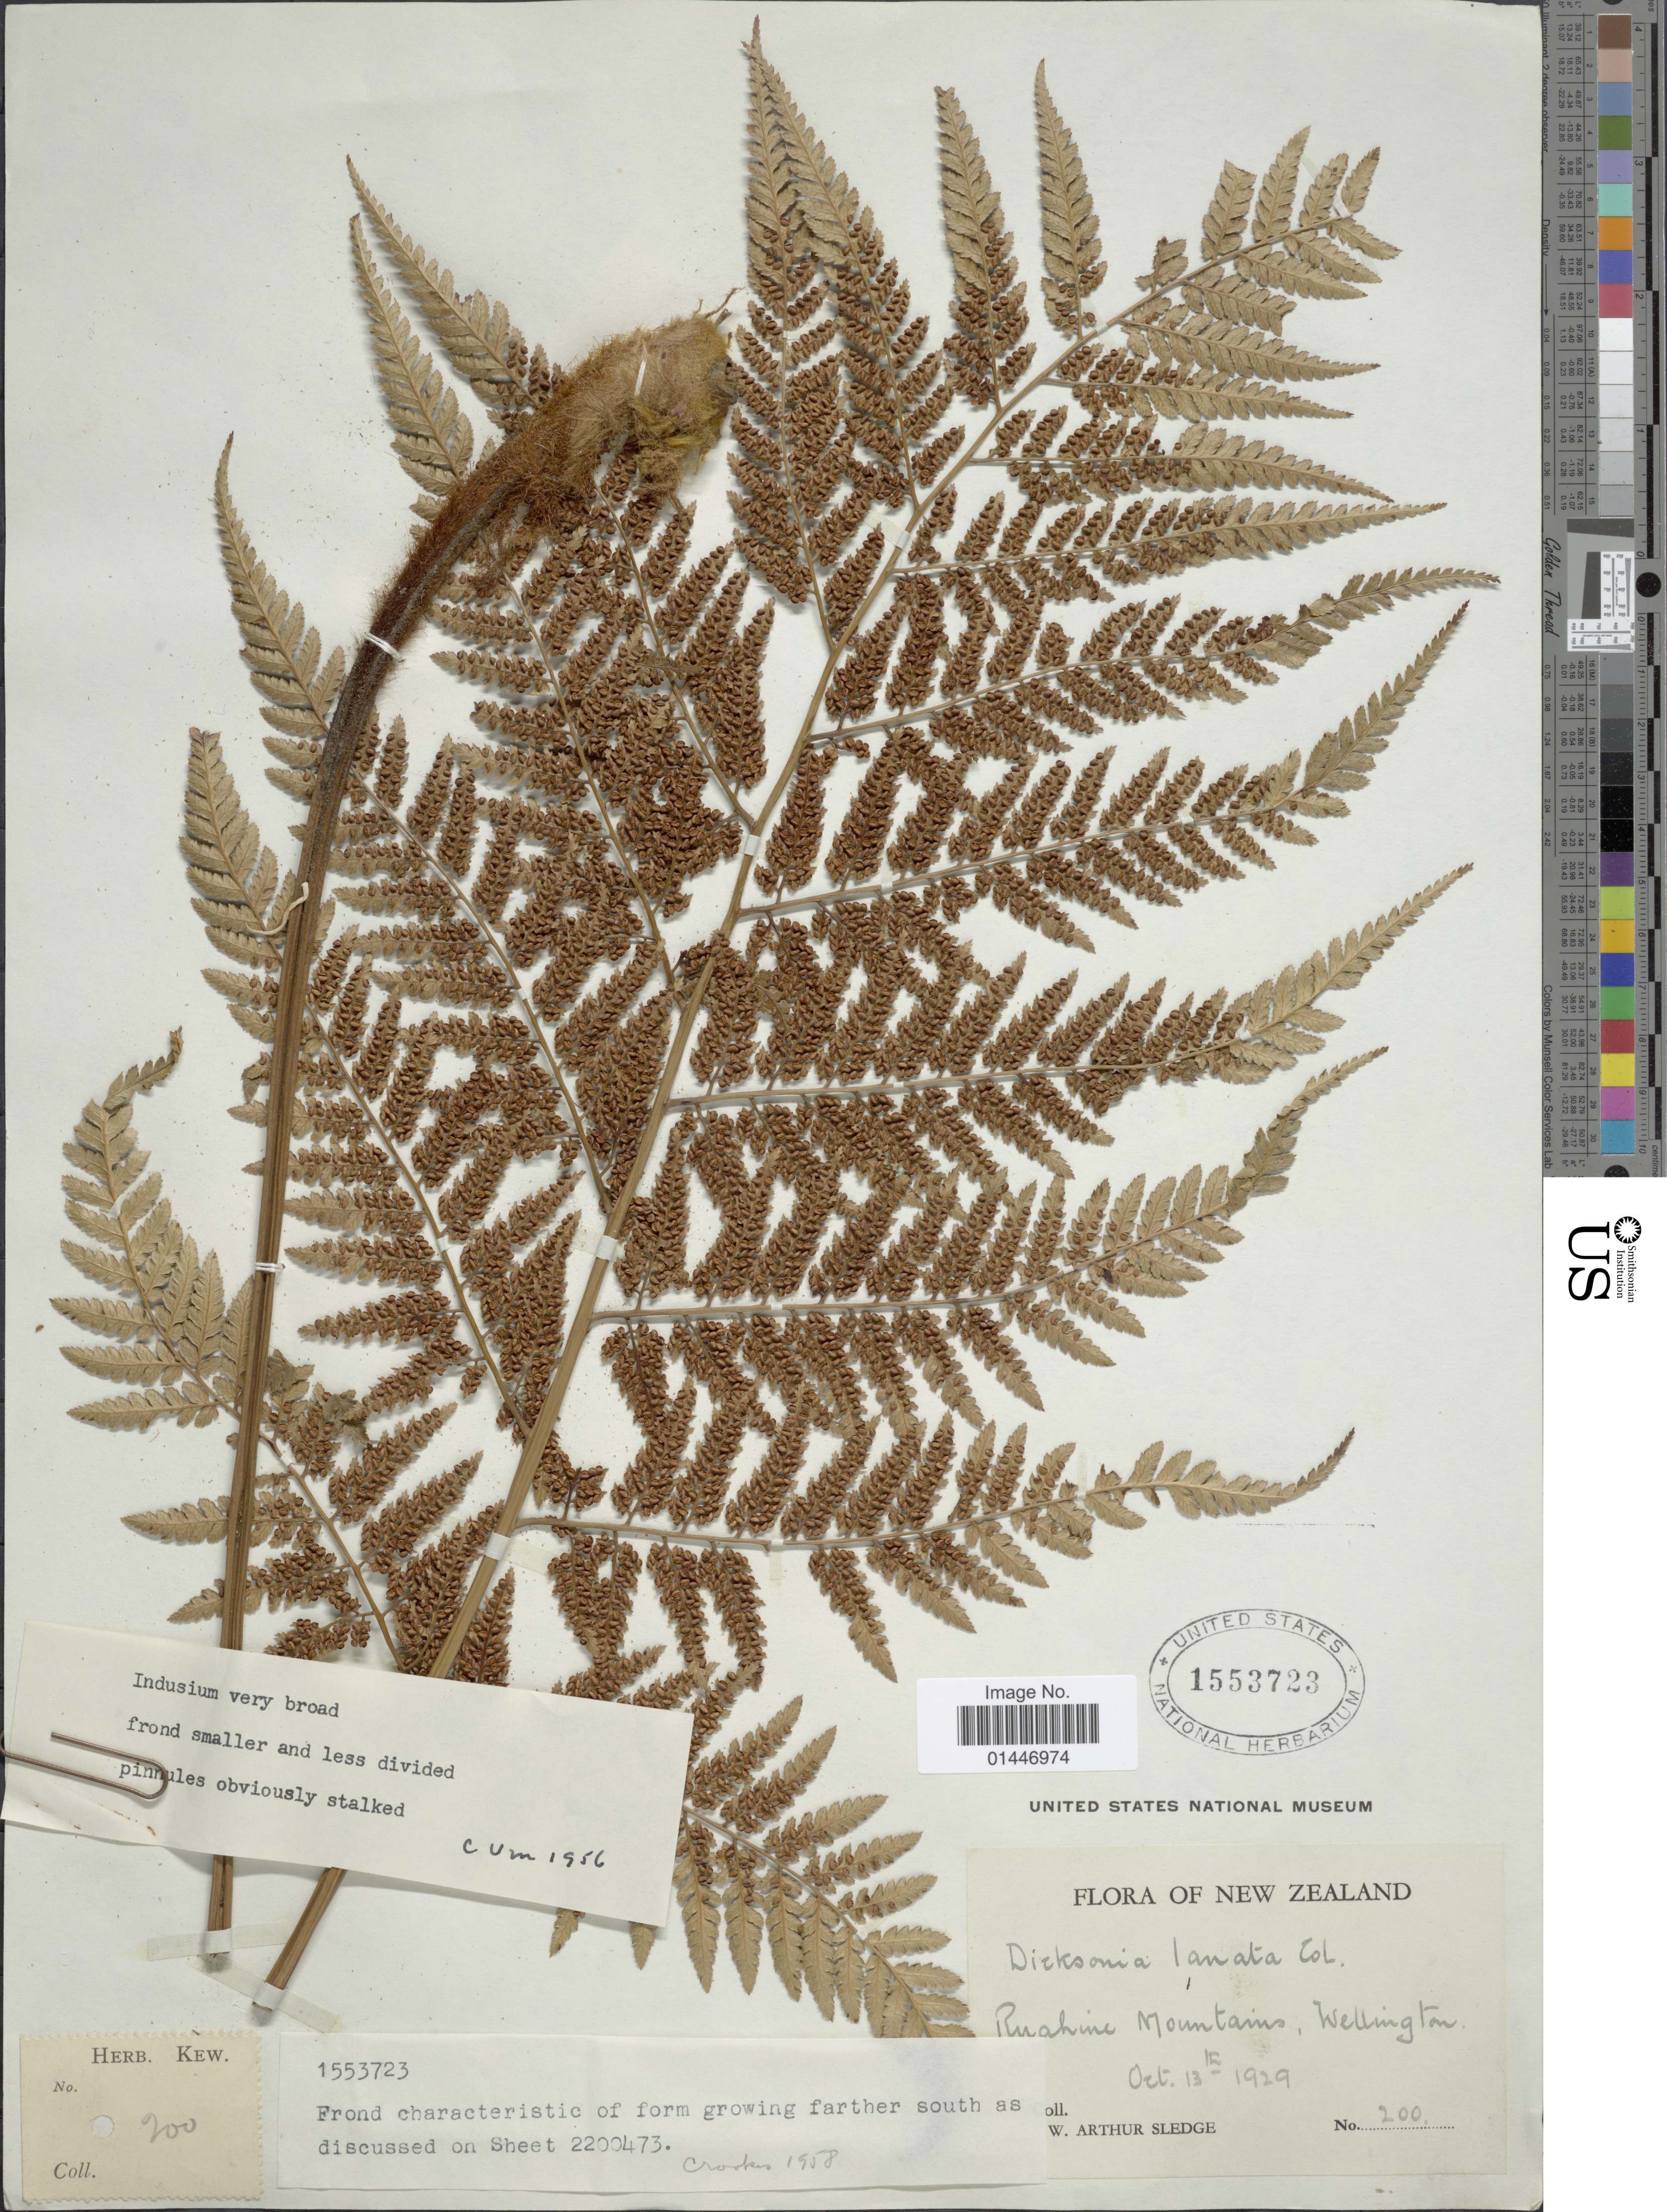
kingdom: Plantae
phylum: Tracheophyta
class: Polypodiopsida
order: Cyatheales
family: Dicksoniaceae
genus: Dicksonia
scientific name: Dicksonia lanata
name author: Colenso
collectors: W. A. Sledge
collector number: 200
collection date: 1929-10-13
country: New Zealand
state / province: Wellington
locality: Ruahine Mountains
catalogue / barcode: US 1553723